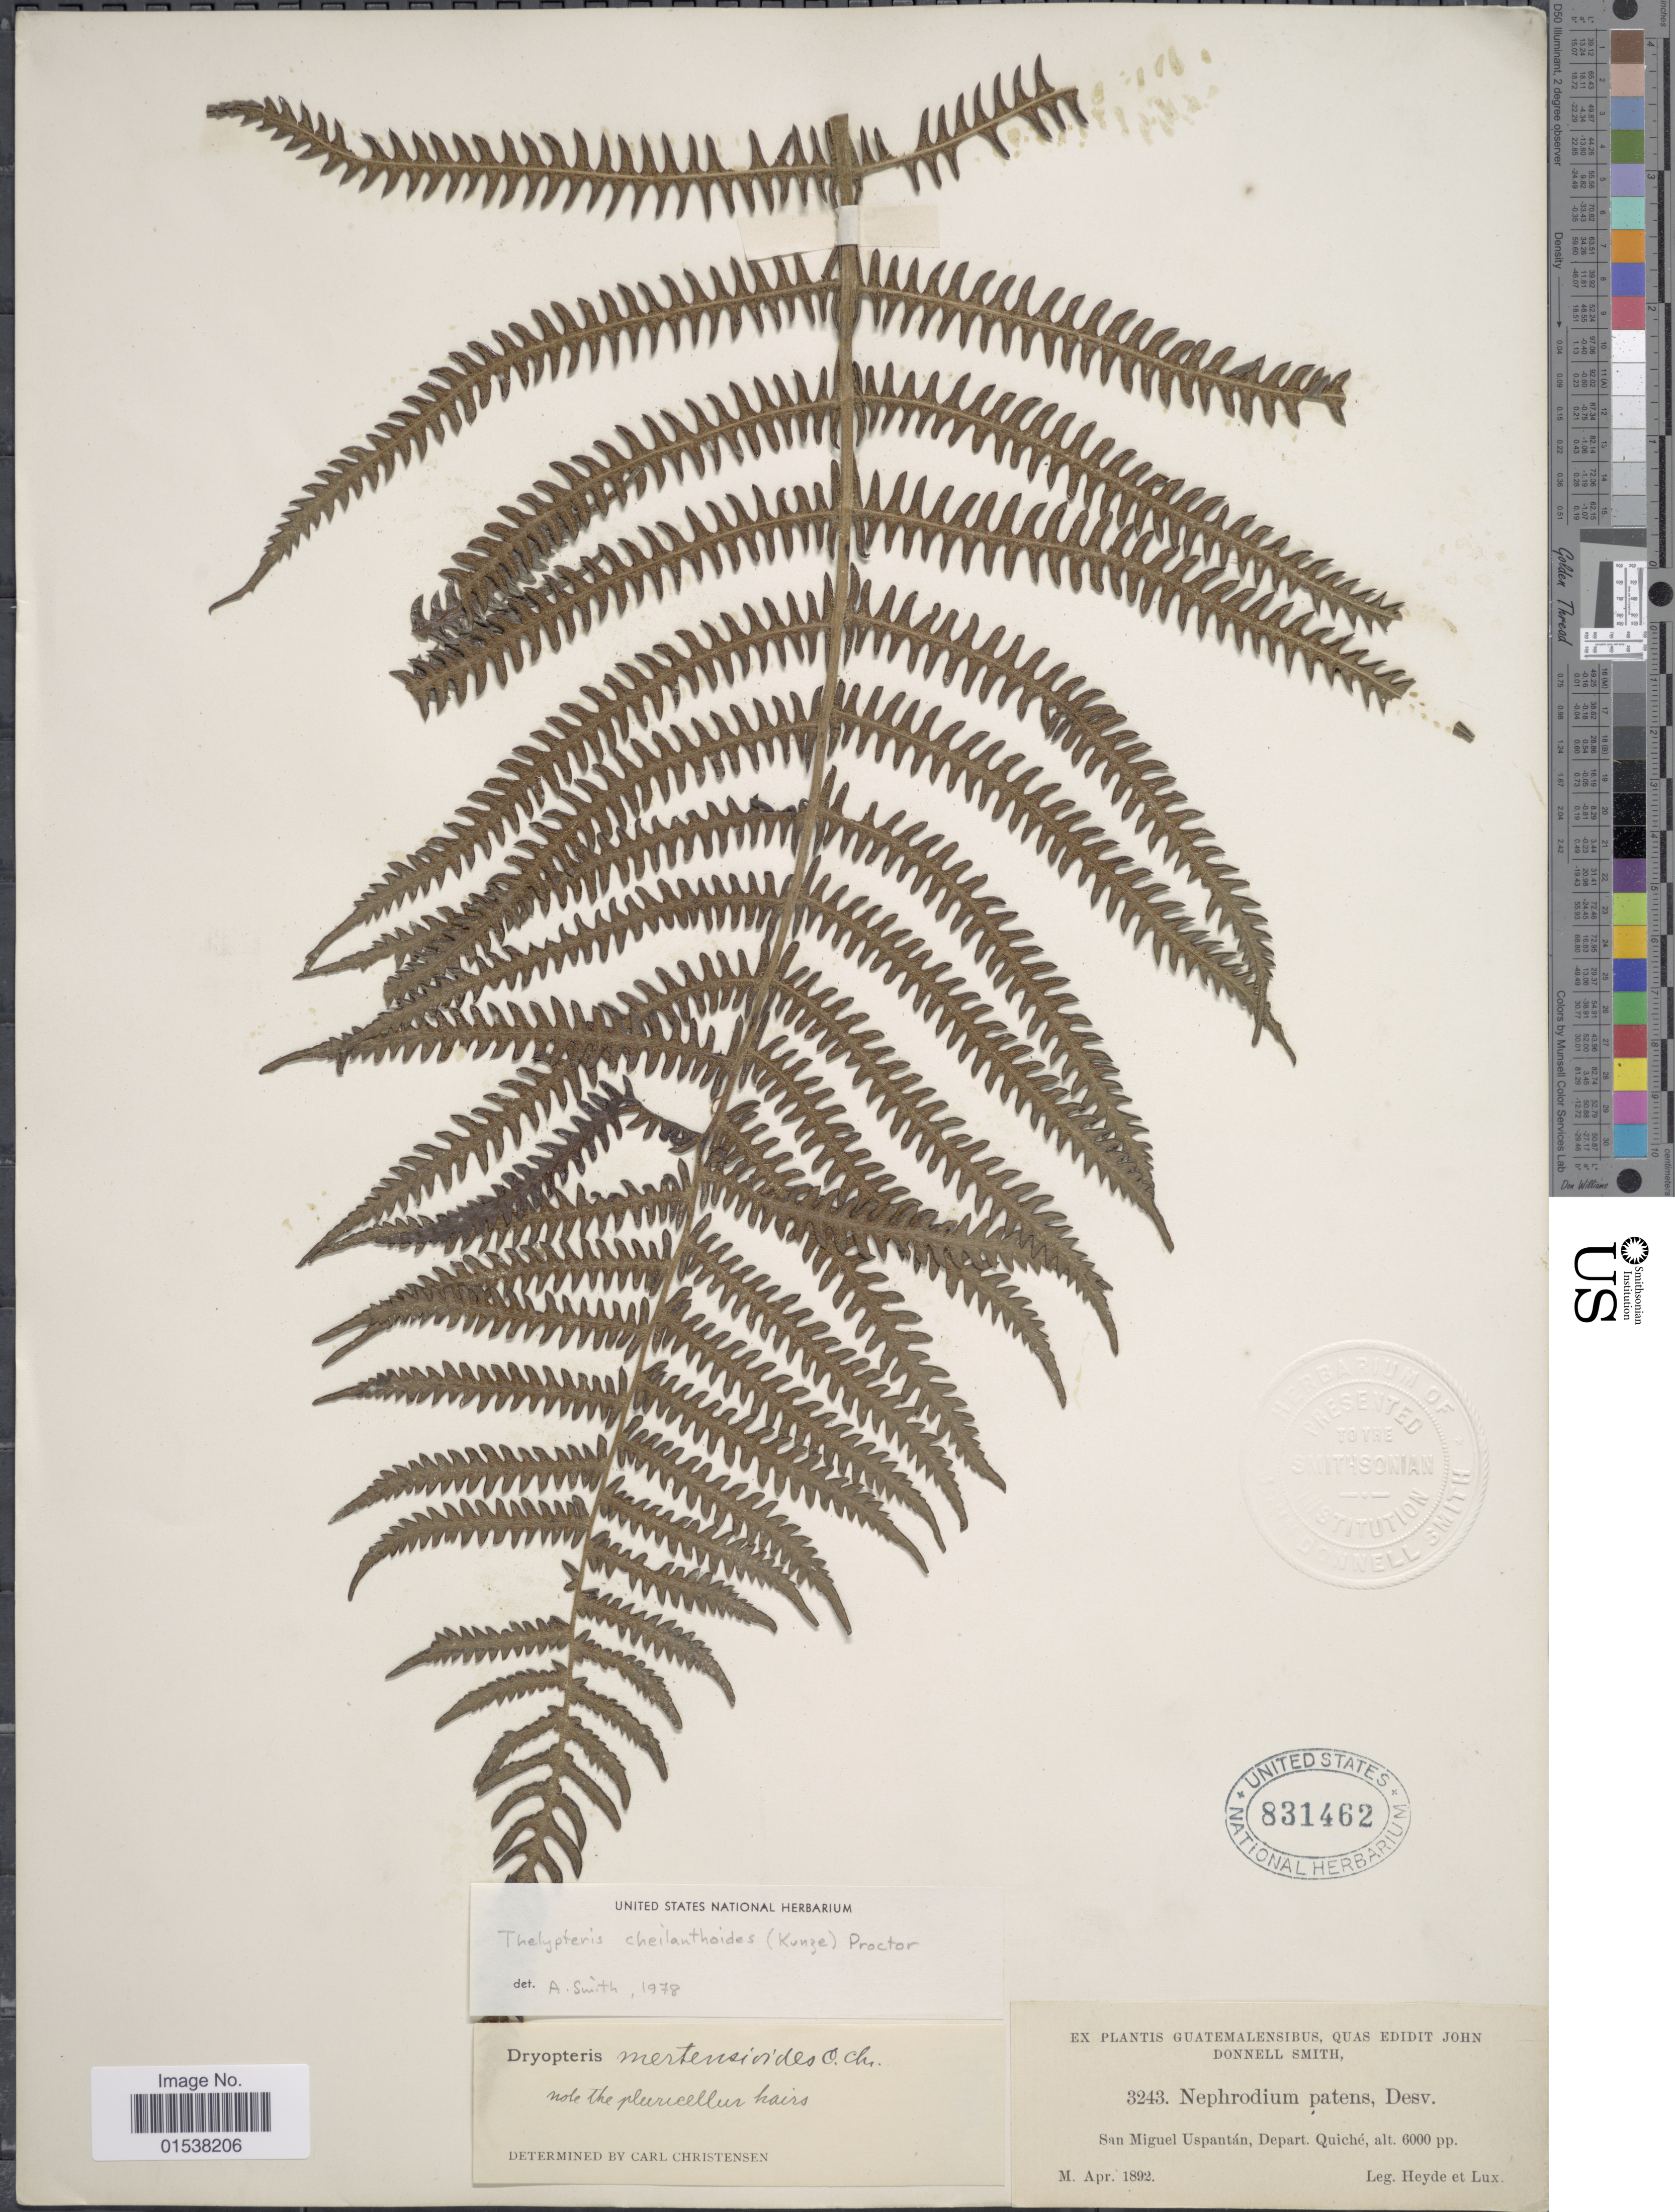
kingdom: Plantae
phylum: Tracheophyta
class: Polypodiopsida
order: Polypodiales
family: Thelypteridaceae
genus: Amauropelta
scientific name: Amauropelta cheilanthoides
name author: (Kunze) Á. Löve & D. Löve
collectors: Heyde & Lux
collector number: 3243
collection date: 1892-04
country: Guatemala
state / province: El Quiché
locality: San Miguel Uspantan, Depart. Quiche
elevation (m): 1829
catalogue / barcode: US 831462